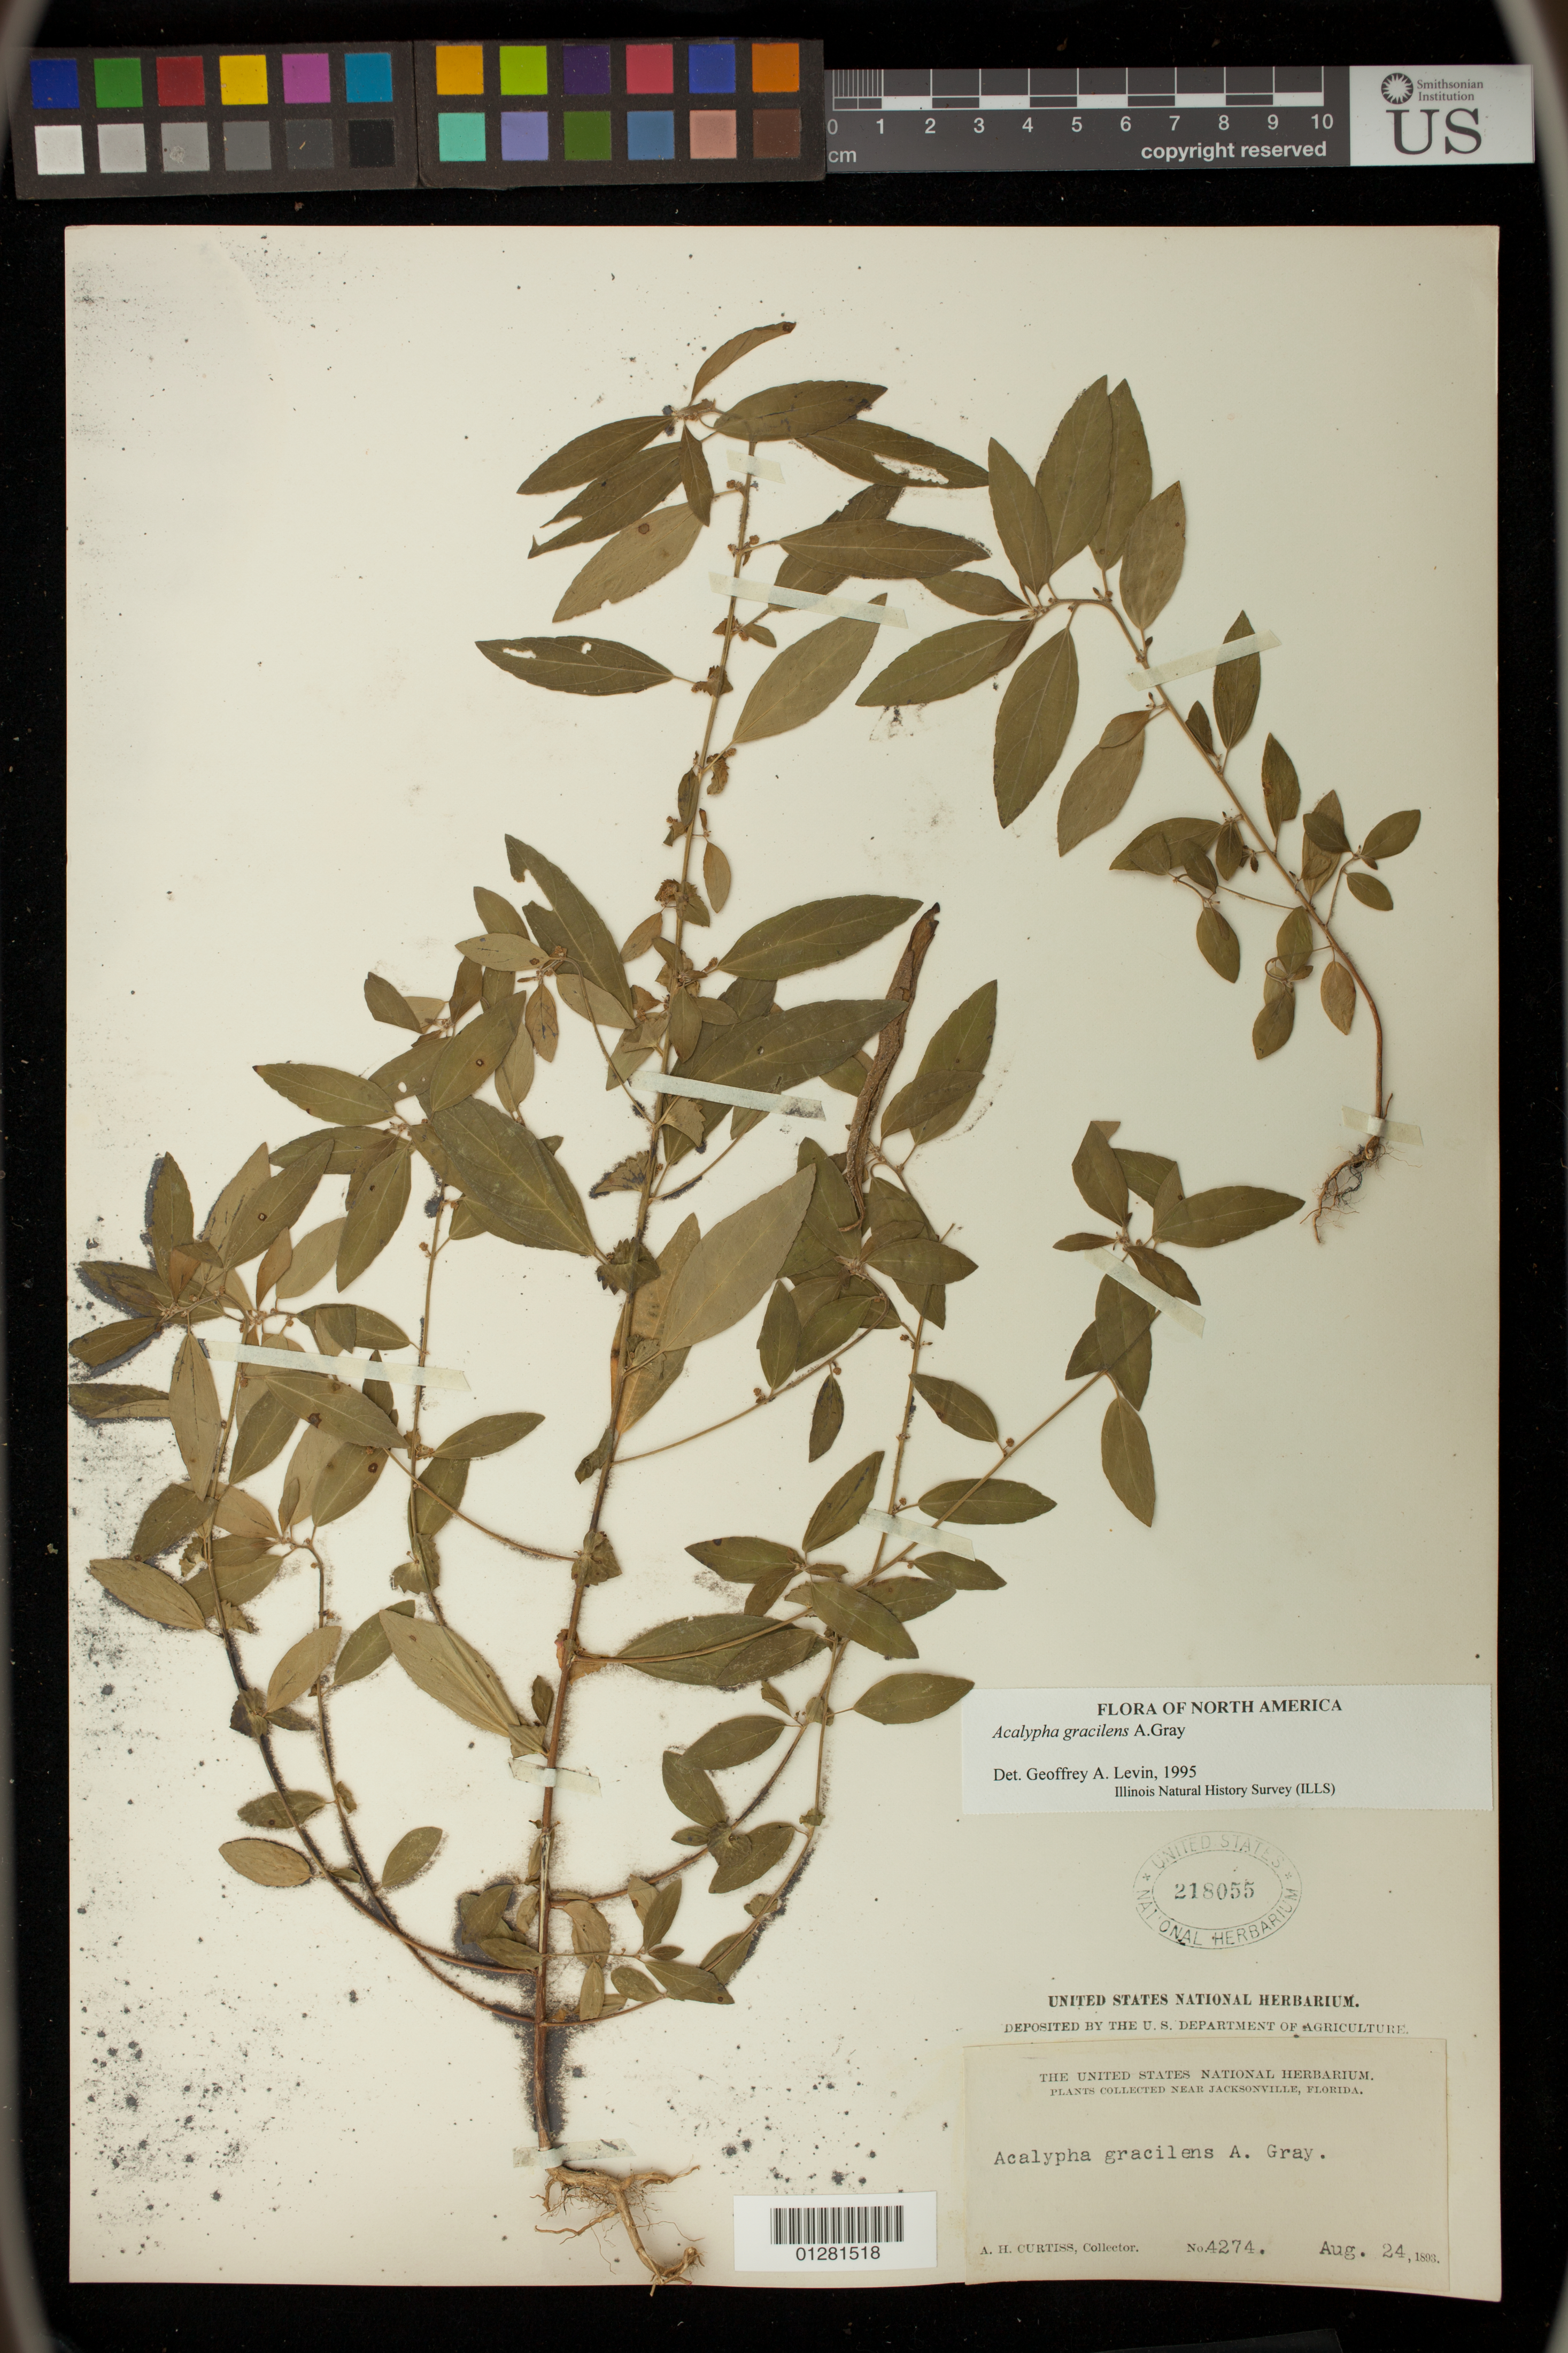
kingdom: Plantae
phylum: Tracheophyta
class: Magnoliopsida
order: Malpighiales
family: Euphorbiaceae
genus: Acalypha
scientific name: Acalypha gracilens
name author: A. Gray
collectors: A. H. Curtiss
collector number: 4274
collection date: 1893-08-24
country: United States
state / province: Florida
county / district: Duval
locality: Near Jacksonville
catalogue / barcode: US 218055